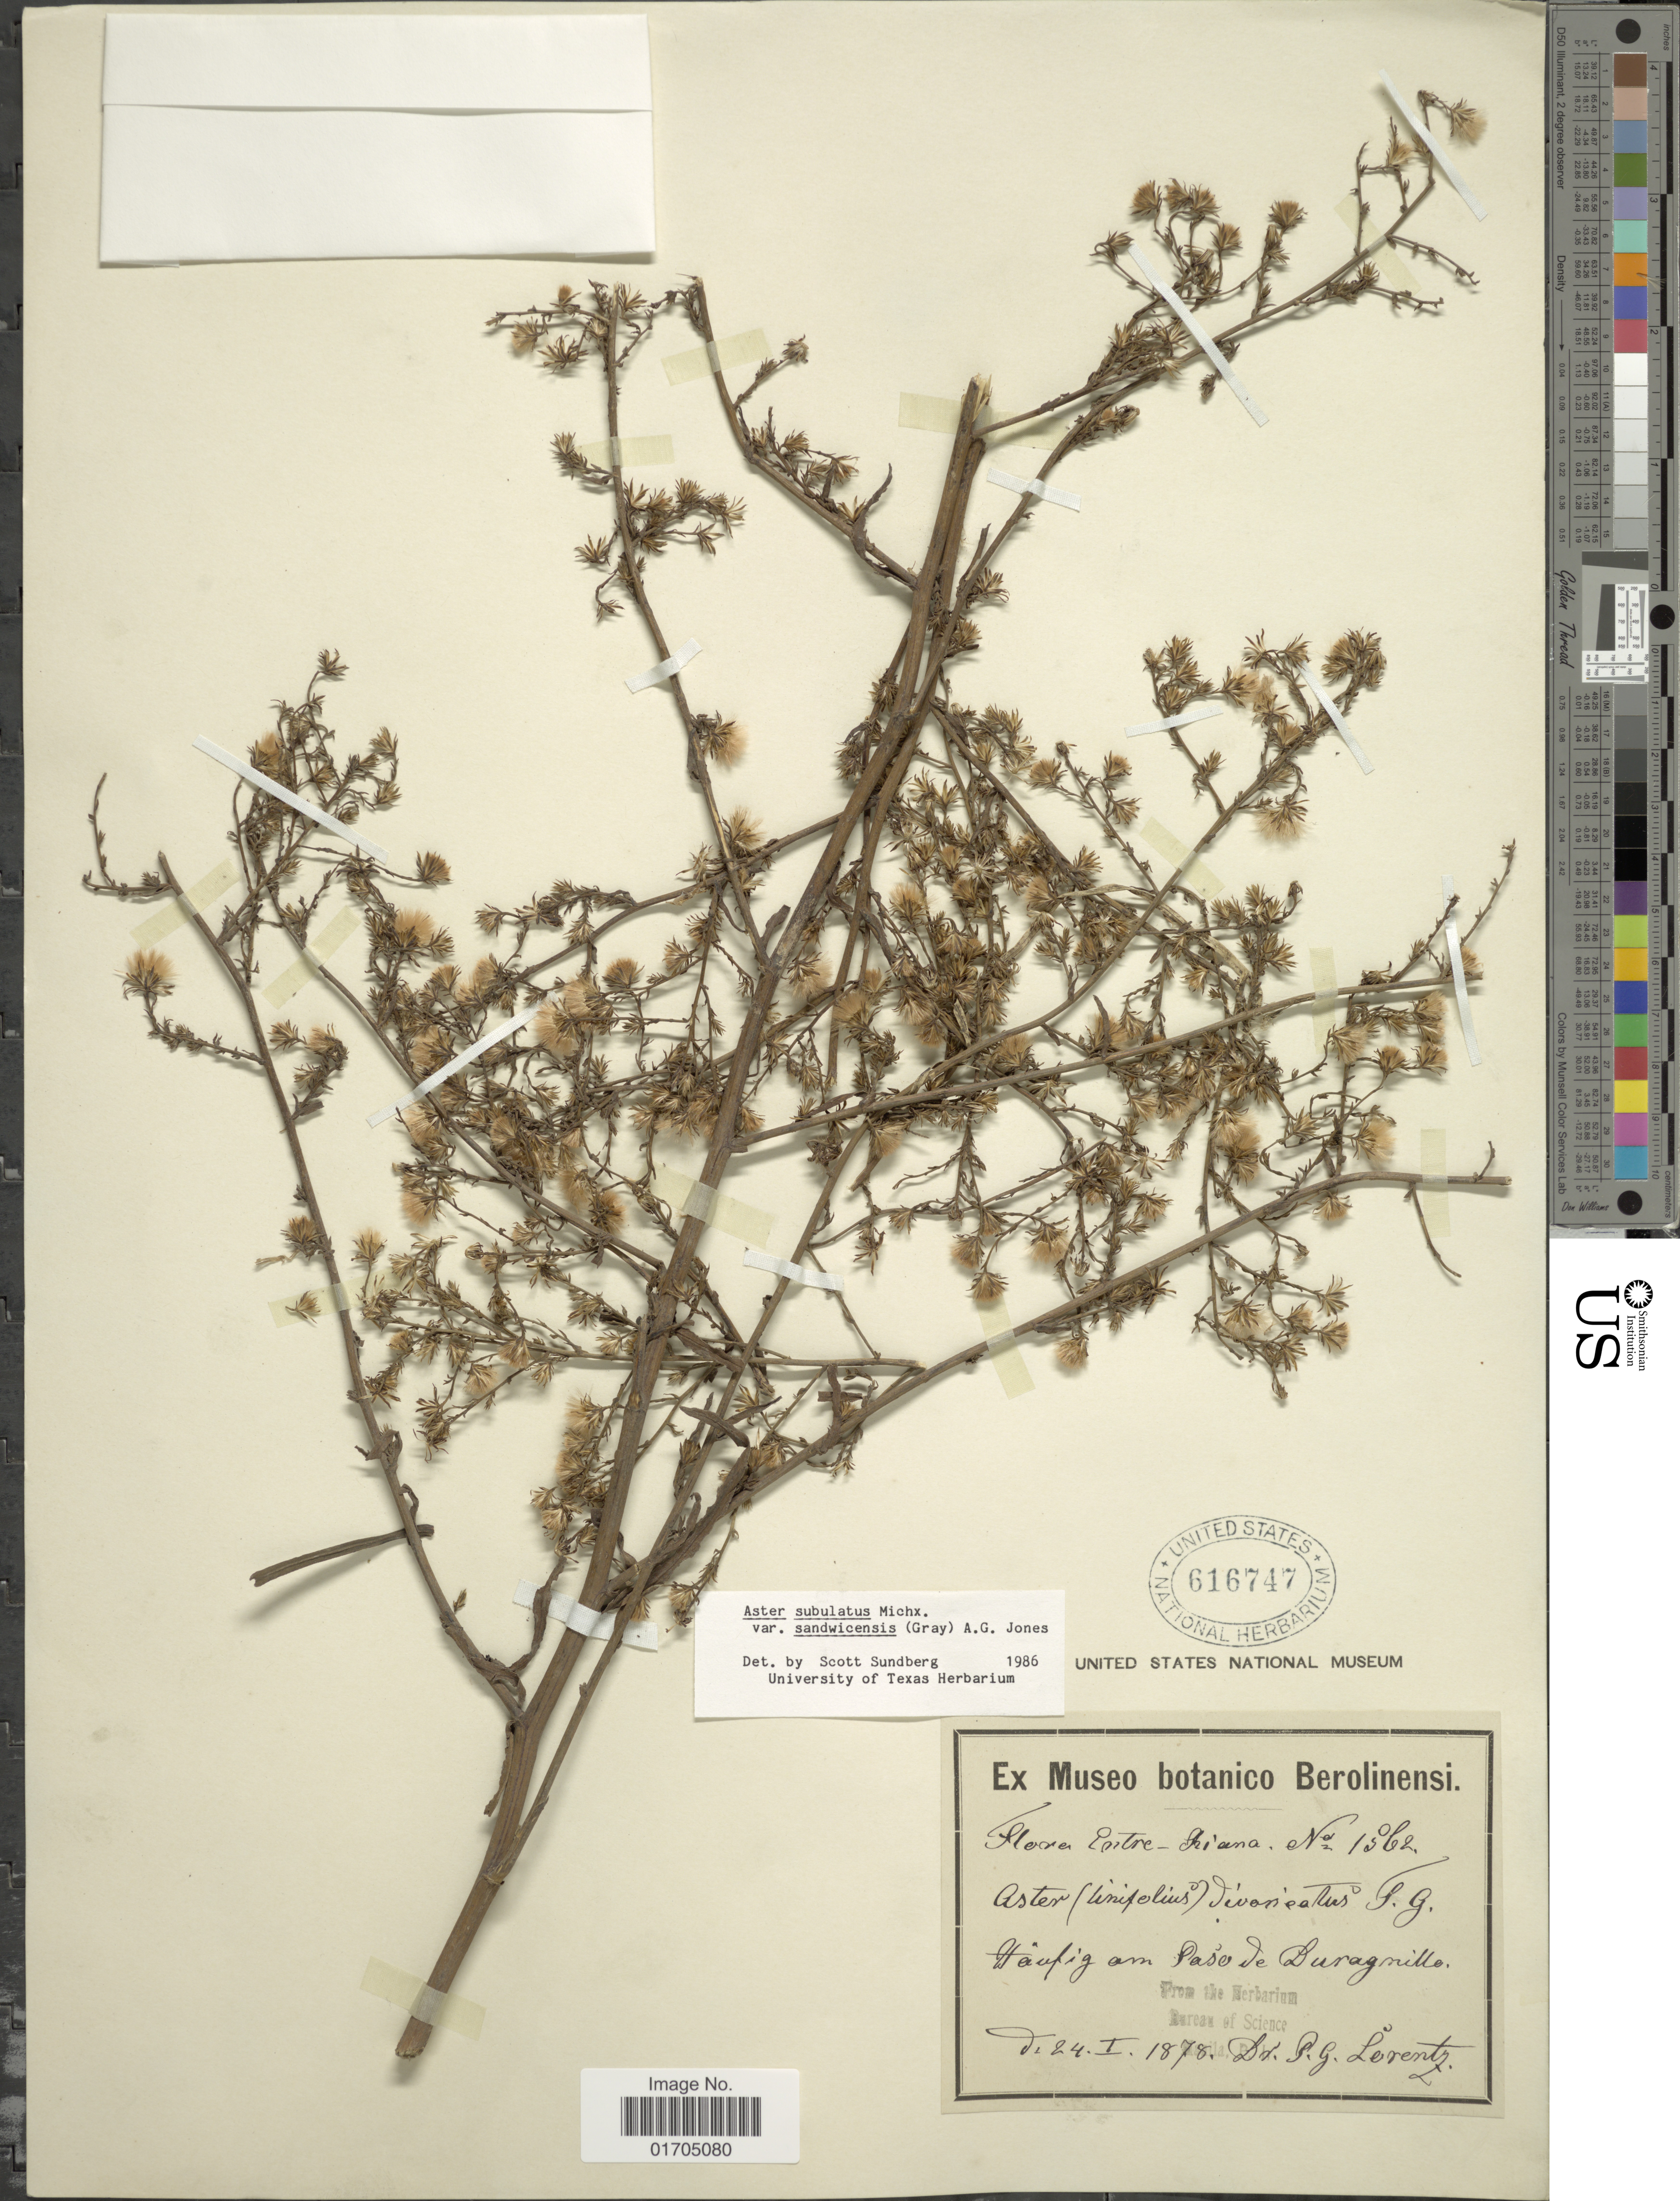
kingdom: Plantae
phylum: Tracheophyta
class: Magnoliopsida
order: Asterales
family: Asteraceae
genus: Symphyotrichum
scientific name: Symphyotrichum subulatum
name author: (Michx.) G.L. Nesom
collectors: P. G. Lorentz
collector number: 1562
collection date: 1878-01-24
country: Argentina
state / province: Entre Rios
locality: Haufig am Paso de Duraznillo.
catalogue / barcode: US 616747